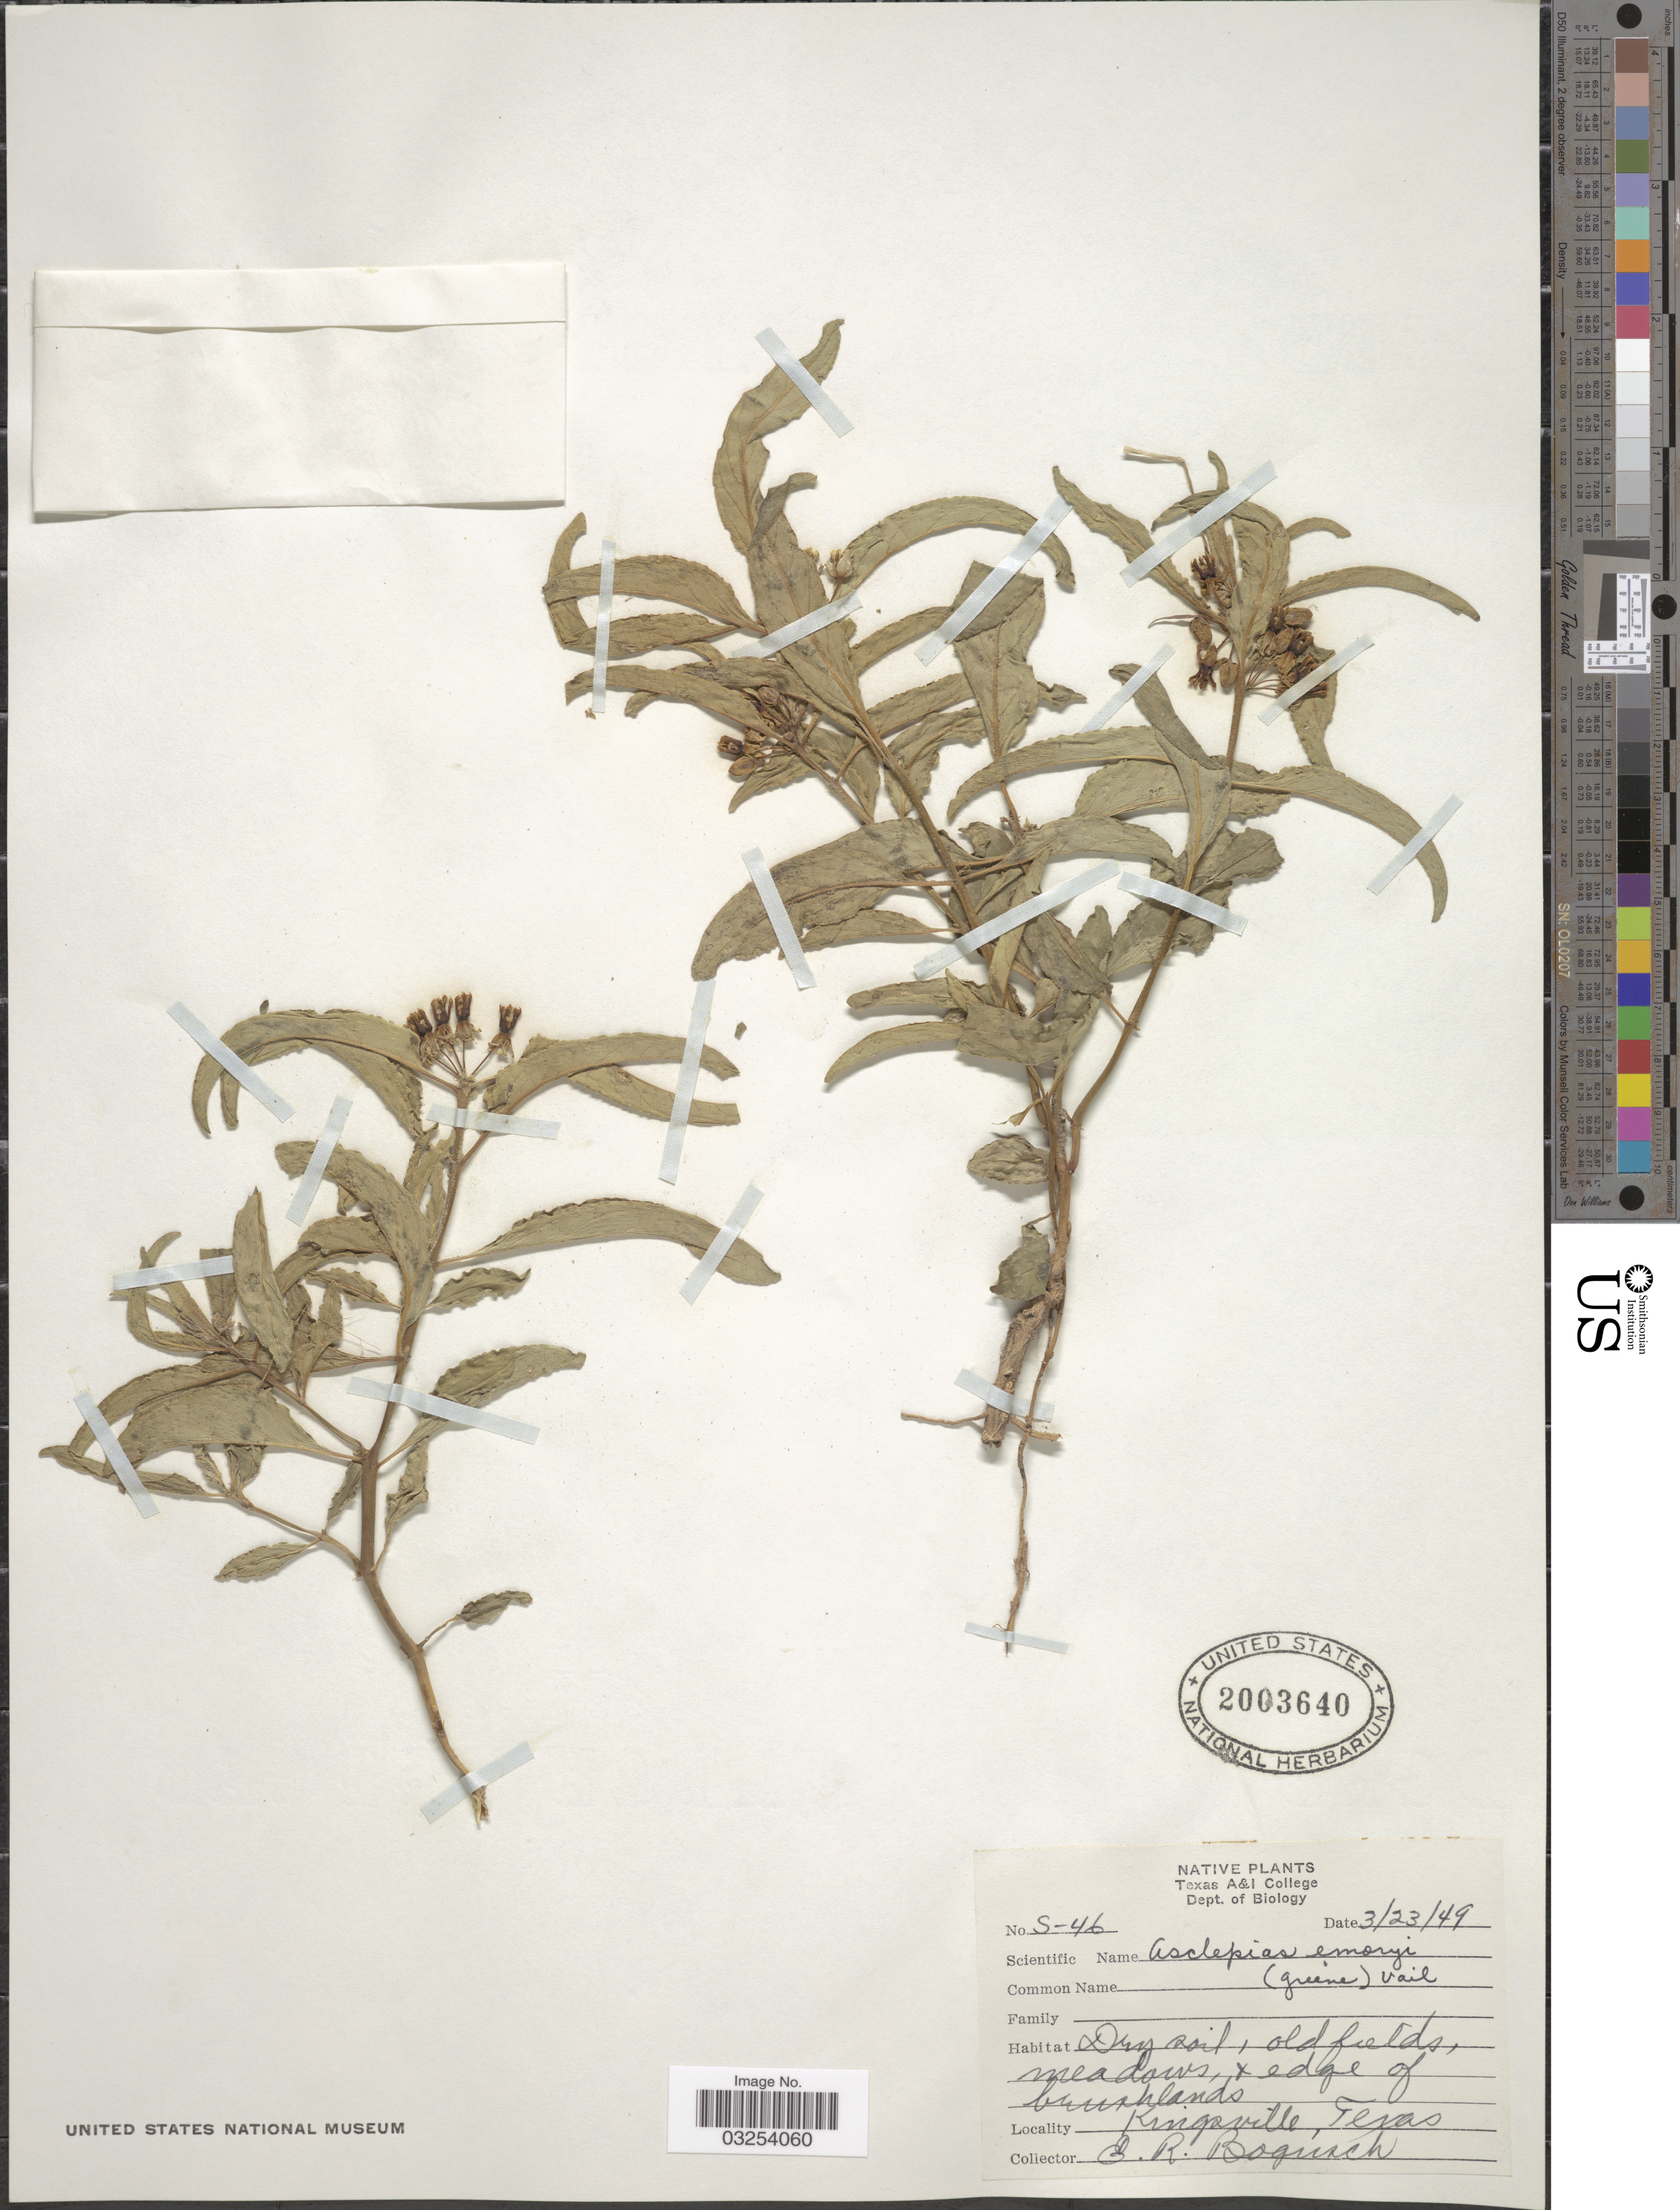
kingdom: Plantae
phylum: Tracheophyta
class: Magnoliopsida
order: Gentianales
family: Apocynaceae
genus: Asclepias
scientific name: Asclepias emoryi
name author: (Greene) Vail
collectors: E. Bogusch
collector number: S-46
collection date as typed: Transcribed d/m/y: 23/3/49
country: United States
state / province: Texas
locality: Kingsville.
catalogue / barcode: US 2003640